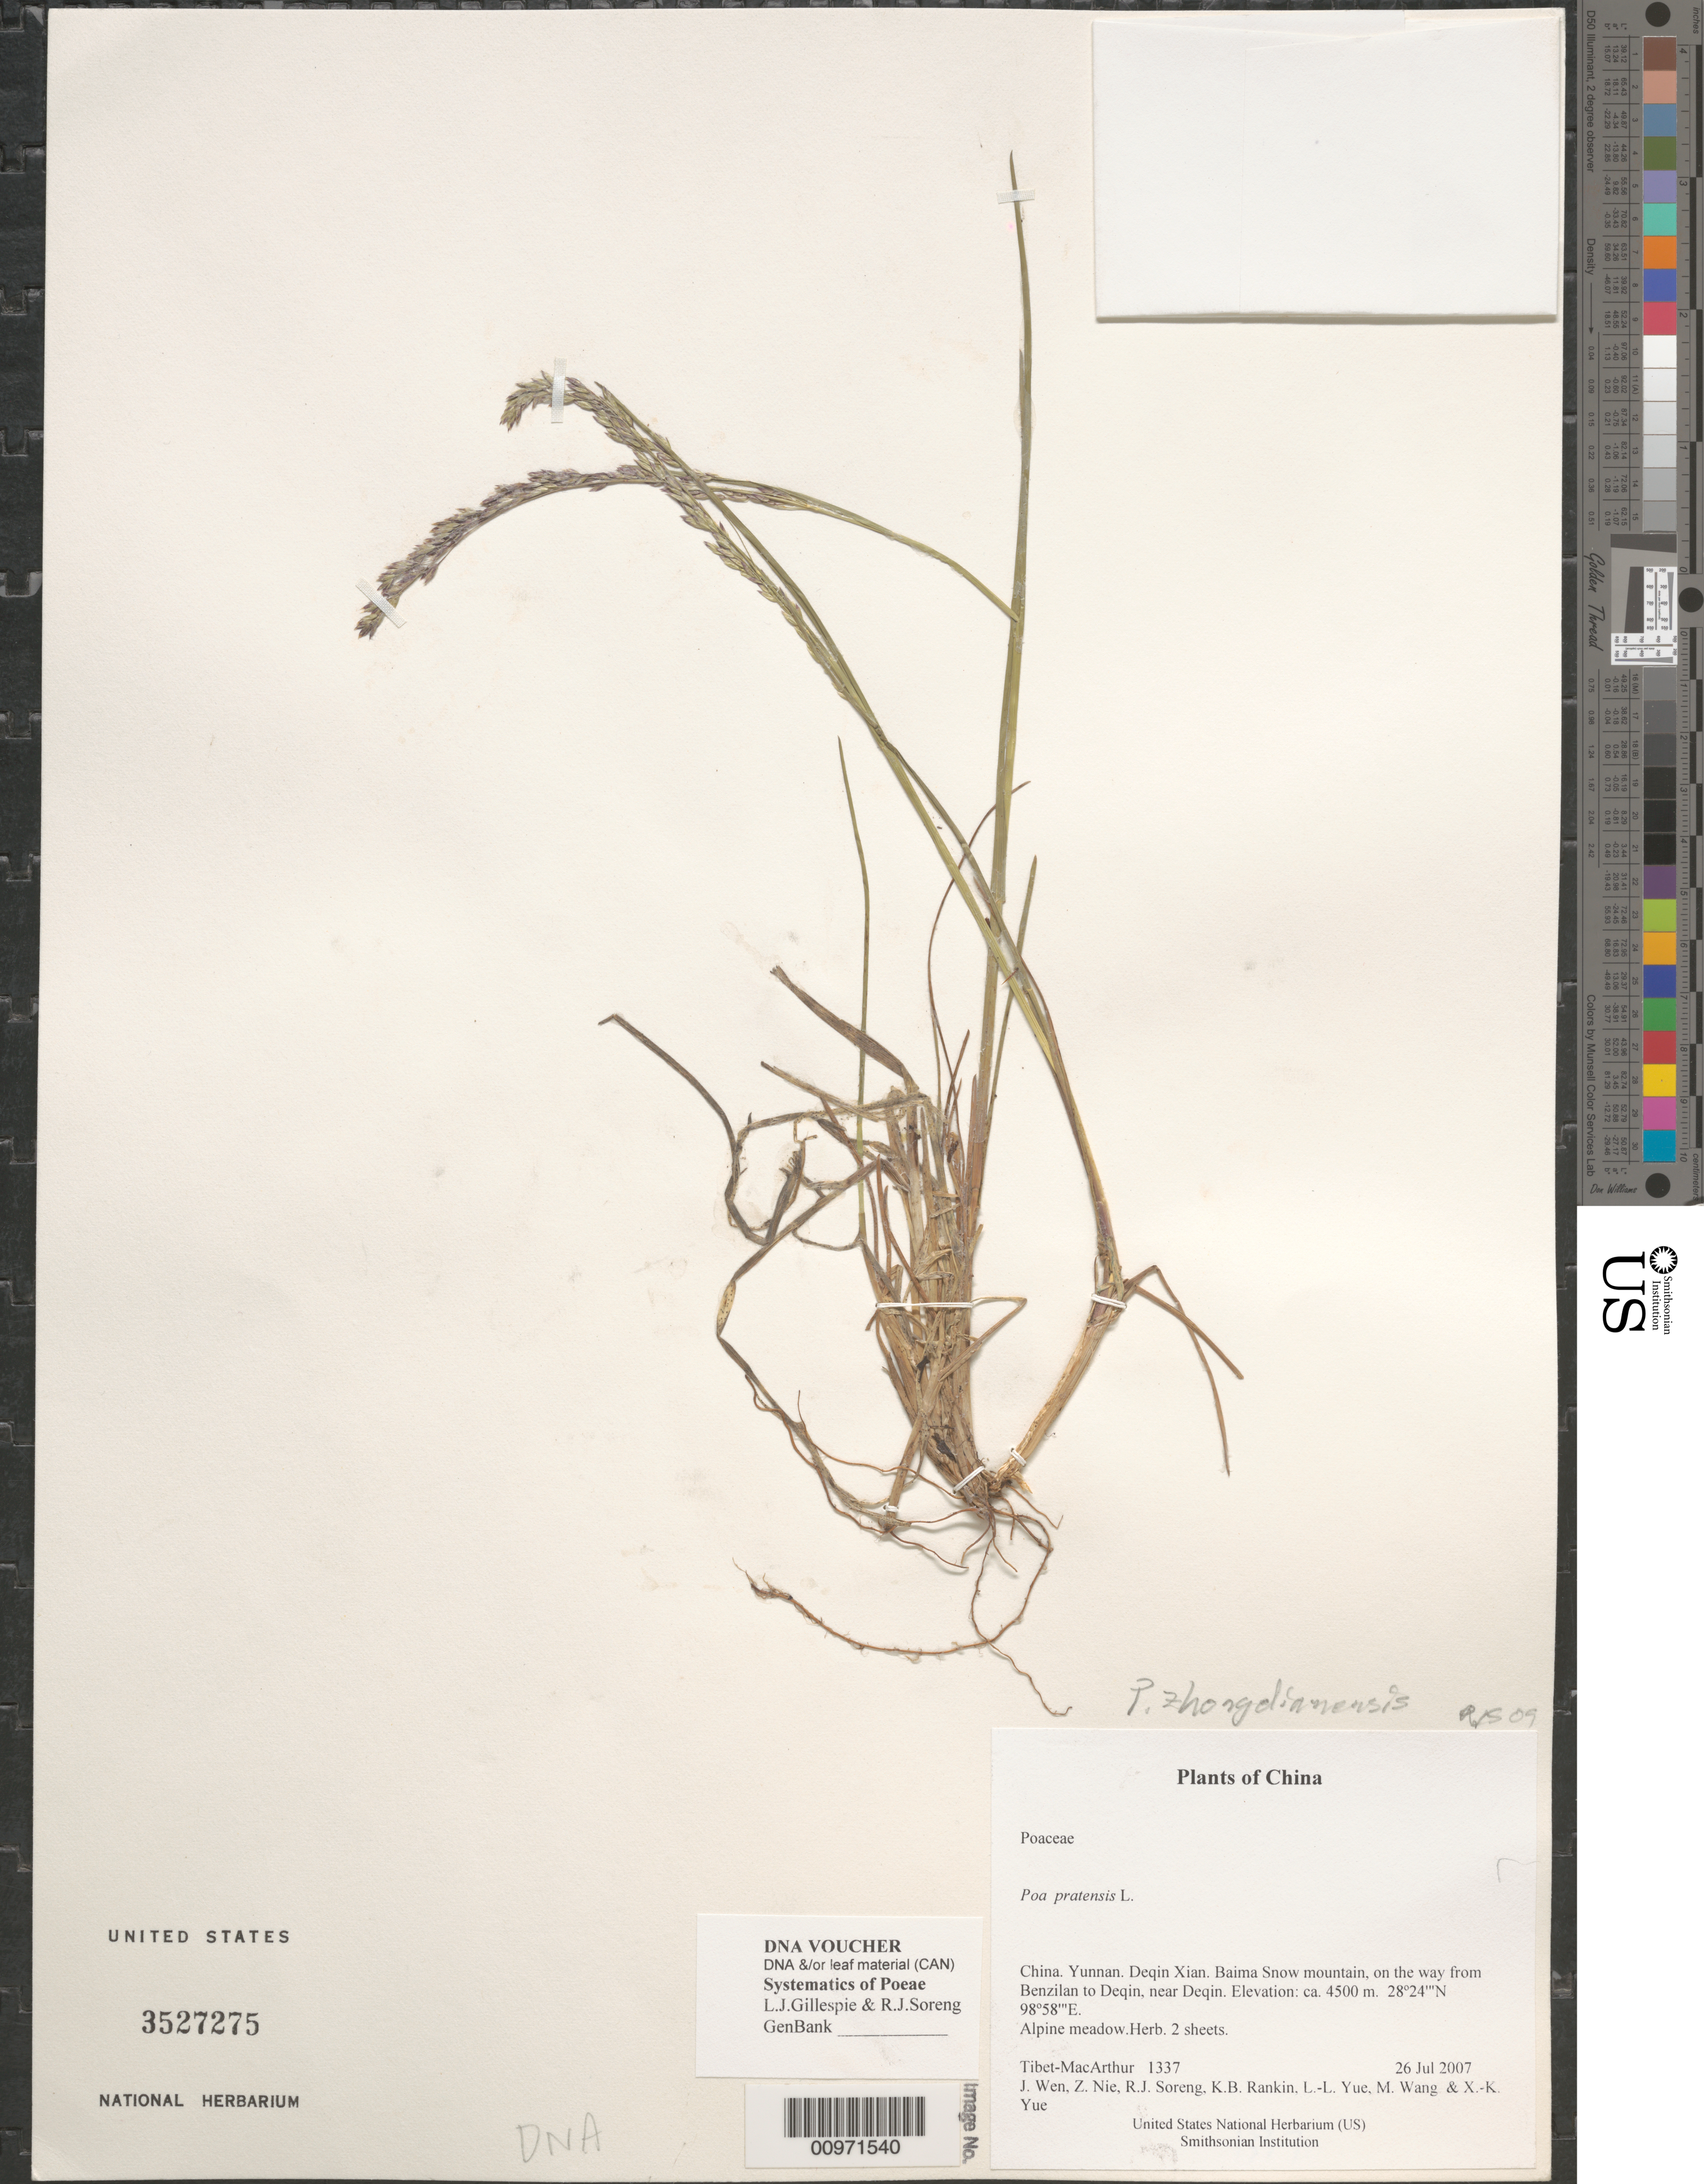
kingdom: Plantae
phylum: Tracheophyta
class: Liliopsida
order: Poales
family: Poaceae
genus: Poa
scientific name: Poa zhongdianensis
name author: L. Liu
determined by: Soreng, Robert J., Research Associate (BOT), Smithsonian Institution - National Museum of Natural History (UNITED STATES)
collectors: Tibet-MacArthur, J. Wen, Z. Nie, R. J. Soreng, K. Rankin, L. Yue, M. Wang & X. Yue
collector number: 1337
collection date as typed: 26 Jul 2007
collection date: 2007-07-26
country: China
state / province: Yunnan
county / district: Deqin Xian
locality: Baima Snow mountain, on the way from Benzilan to Deqin, near Deqin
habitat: Alpine meadow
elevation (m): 4500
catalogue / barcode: US 3527275